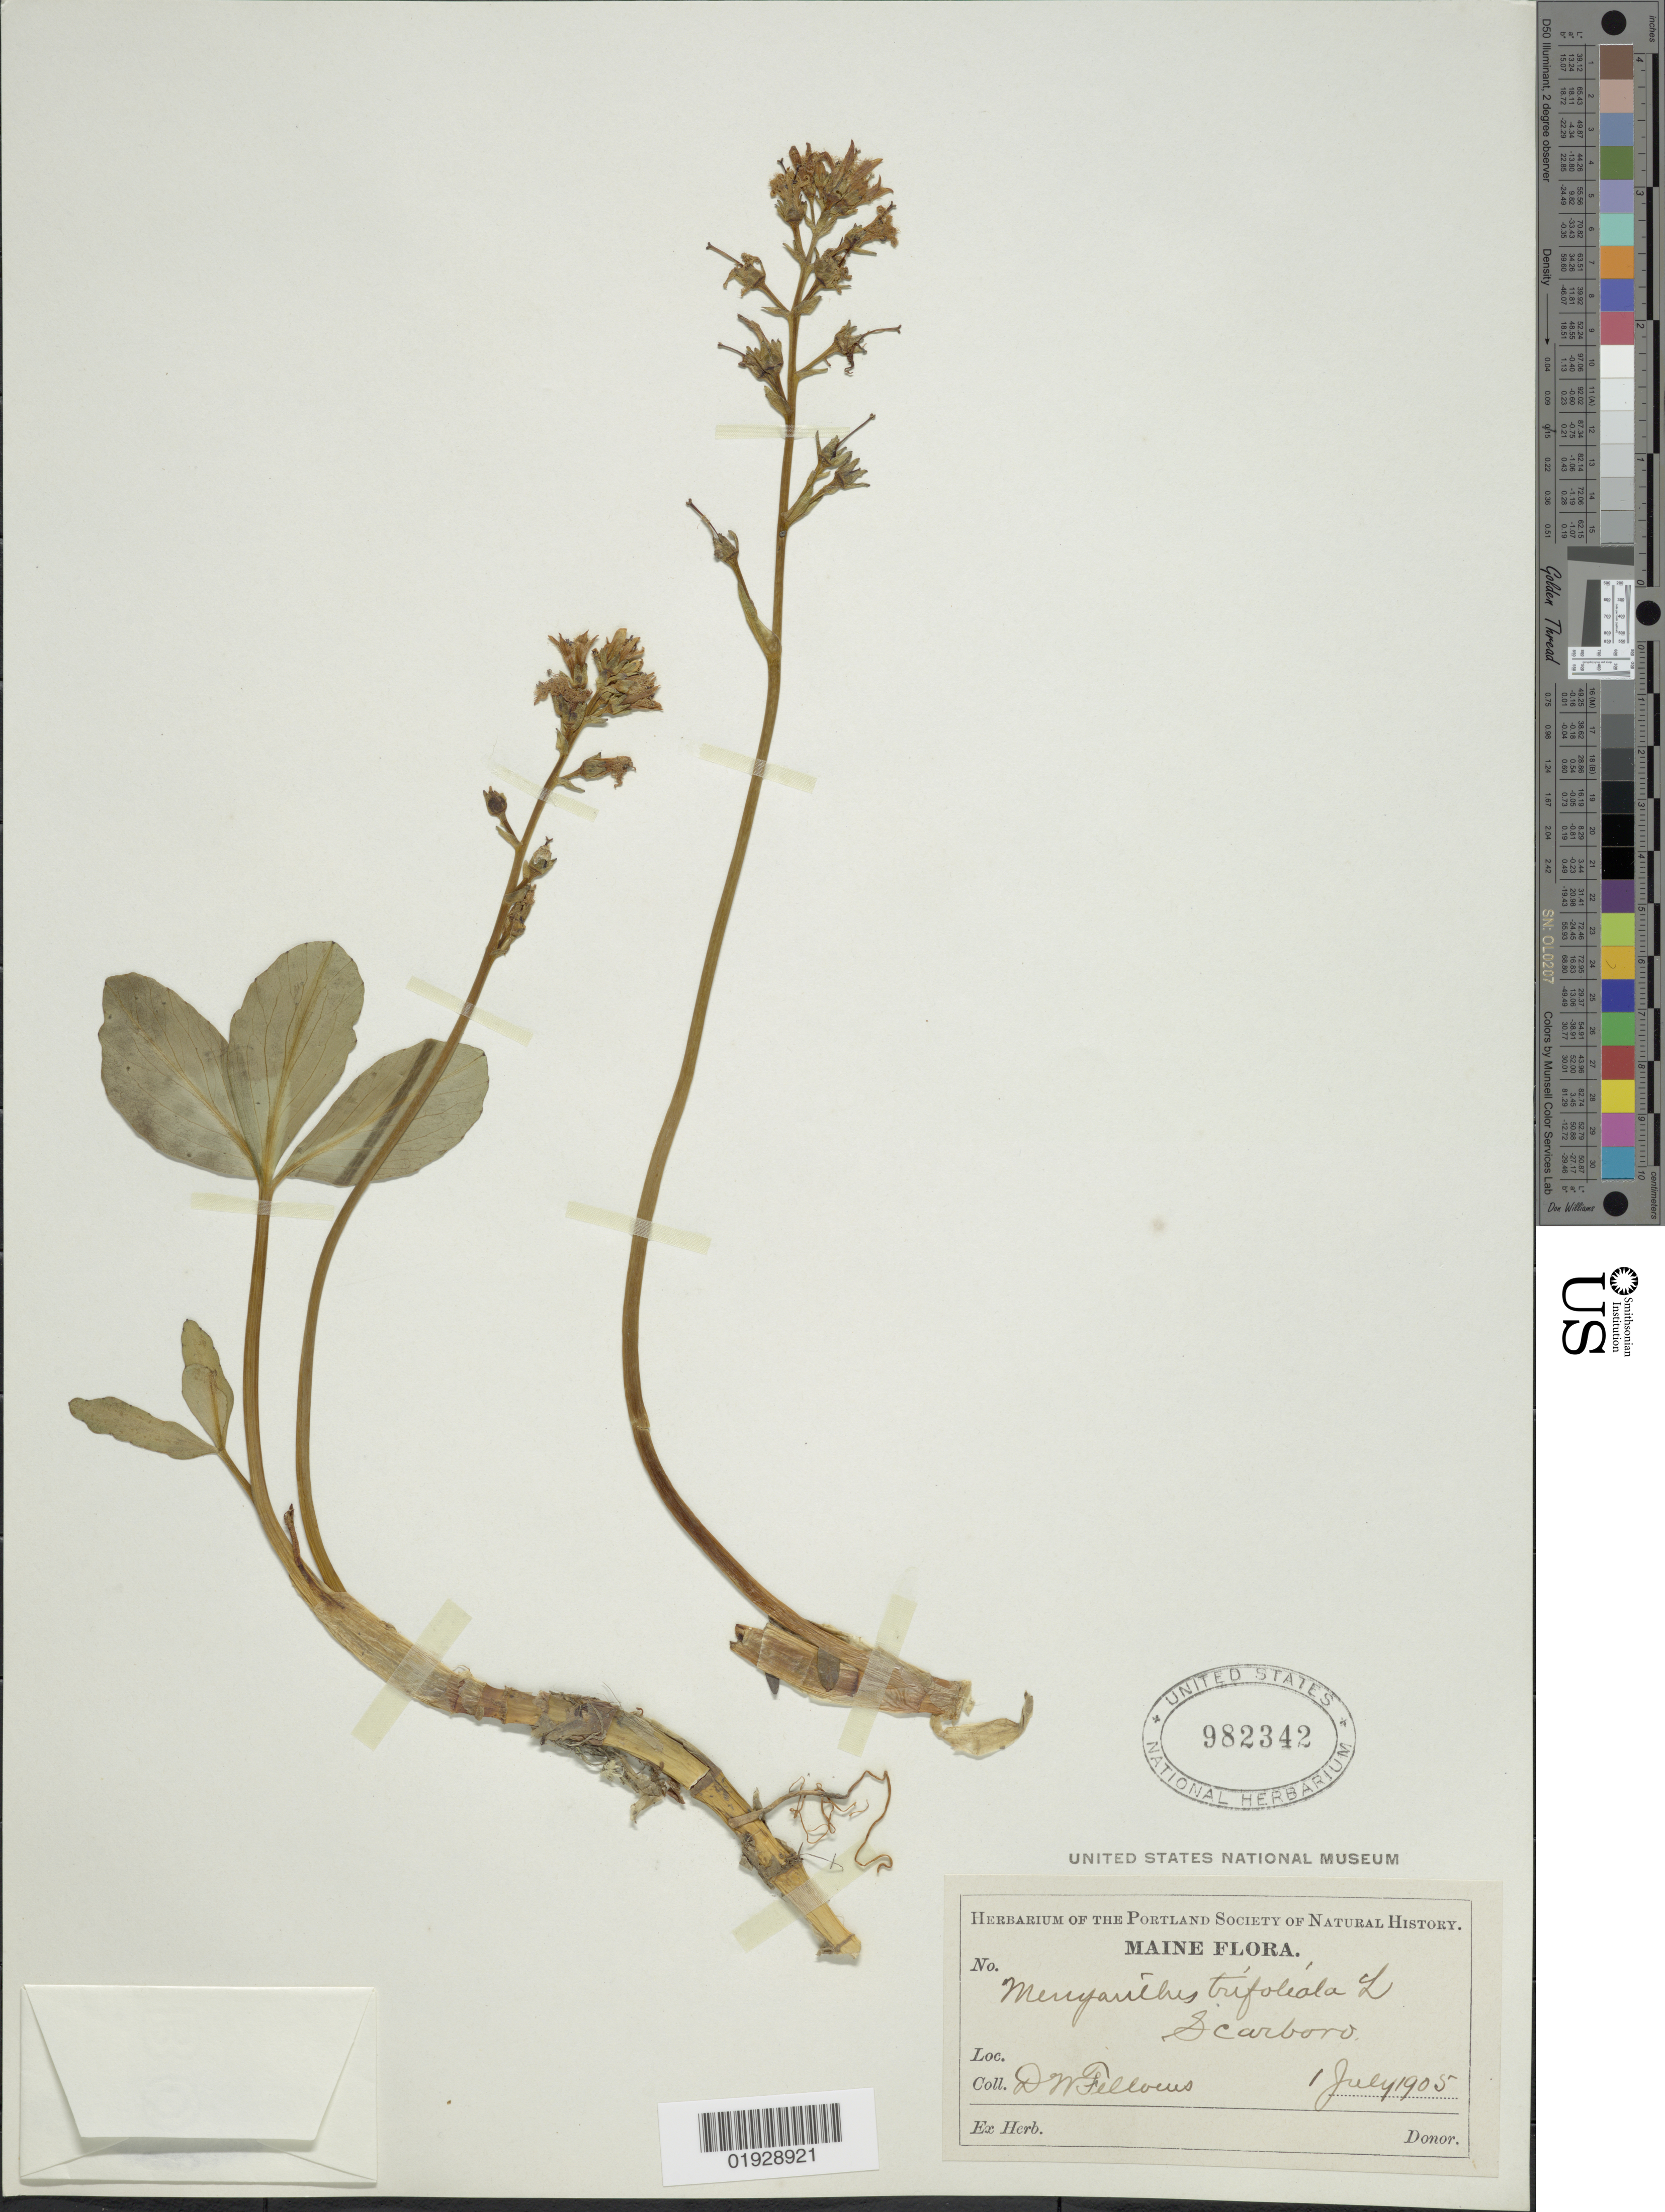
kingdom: Plantae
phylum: Tracheophyta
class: Magnoliopsida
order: Asterales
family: Menyanthaceae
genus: Menyanthes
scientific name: Menyanthes trifoliata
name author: L.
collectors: D. W. Fellows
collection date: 1905-07-01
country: United States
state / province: Maine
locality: Scarboro.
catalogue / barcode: US 982342